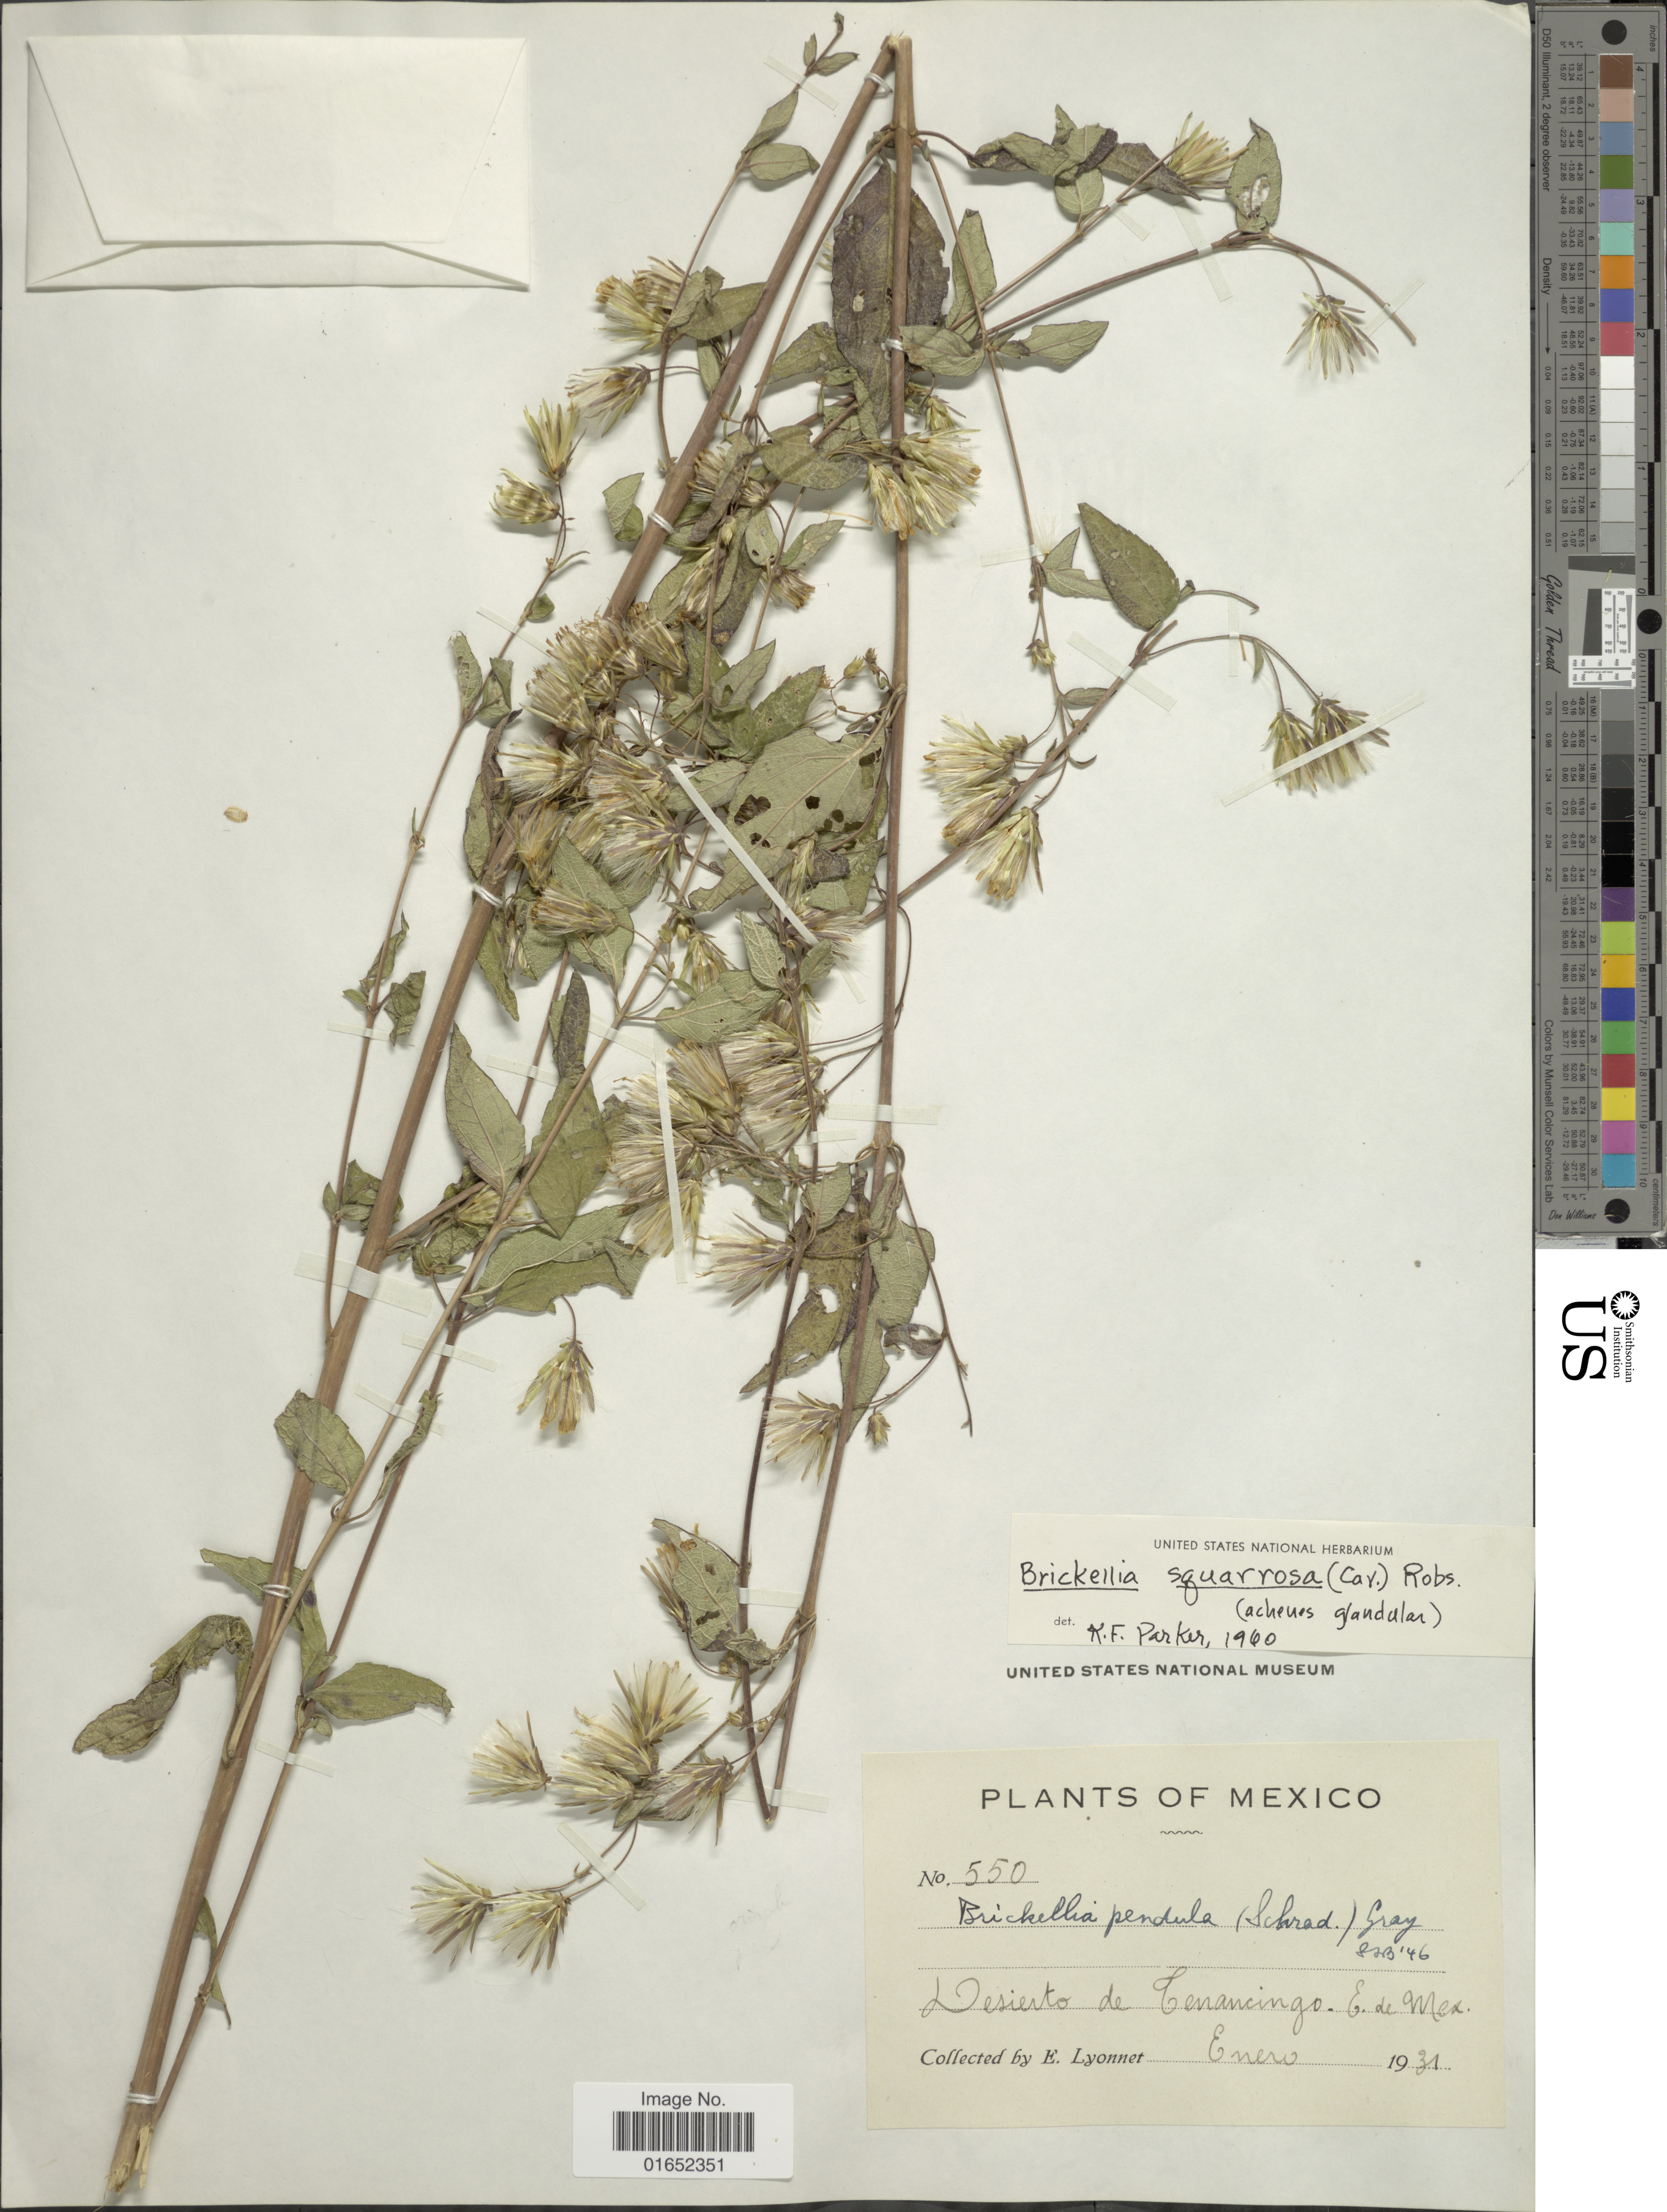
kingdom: Plantae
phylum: Tracheophyta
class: Magnoliopsida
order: Asterales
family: Asteraceae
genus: Brickellia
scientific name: Brickellia squarrosa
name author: B.L. Rob. & Seaton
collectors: E. Lyonnet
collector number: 550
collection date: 1931-01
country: Mexico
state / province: México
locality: Desierto de Cenancingo, E de Mex